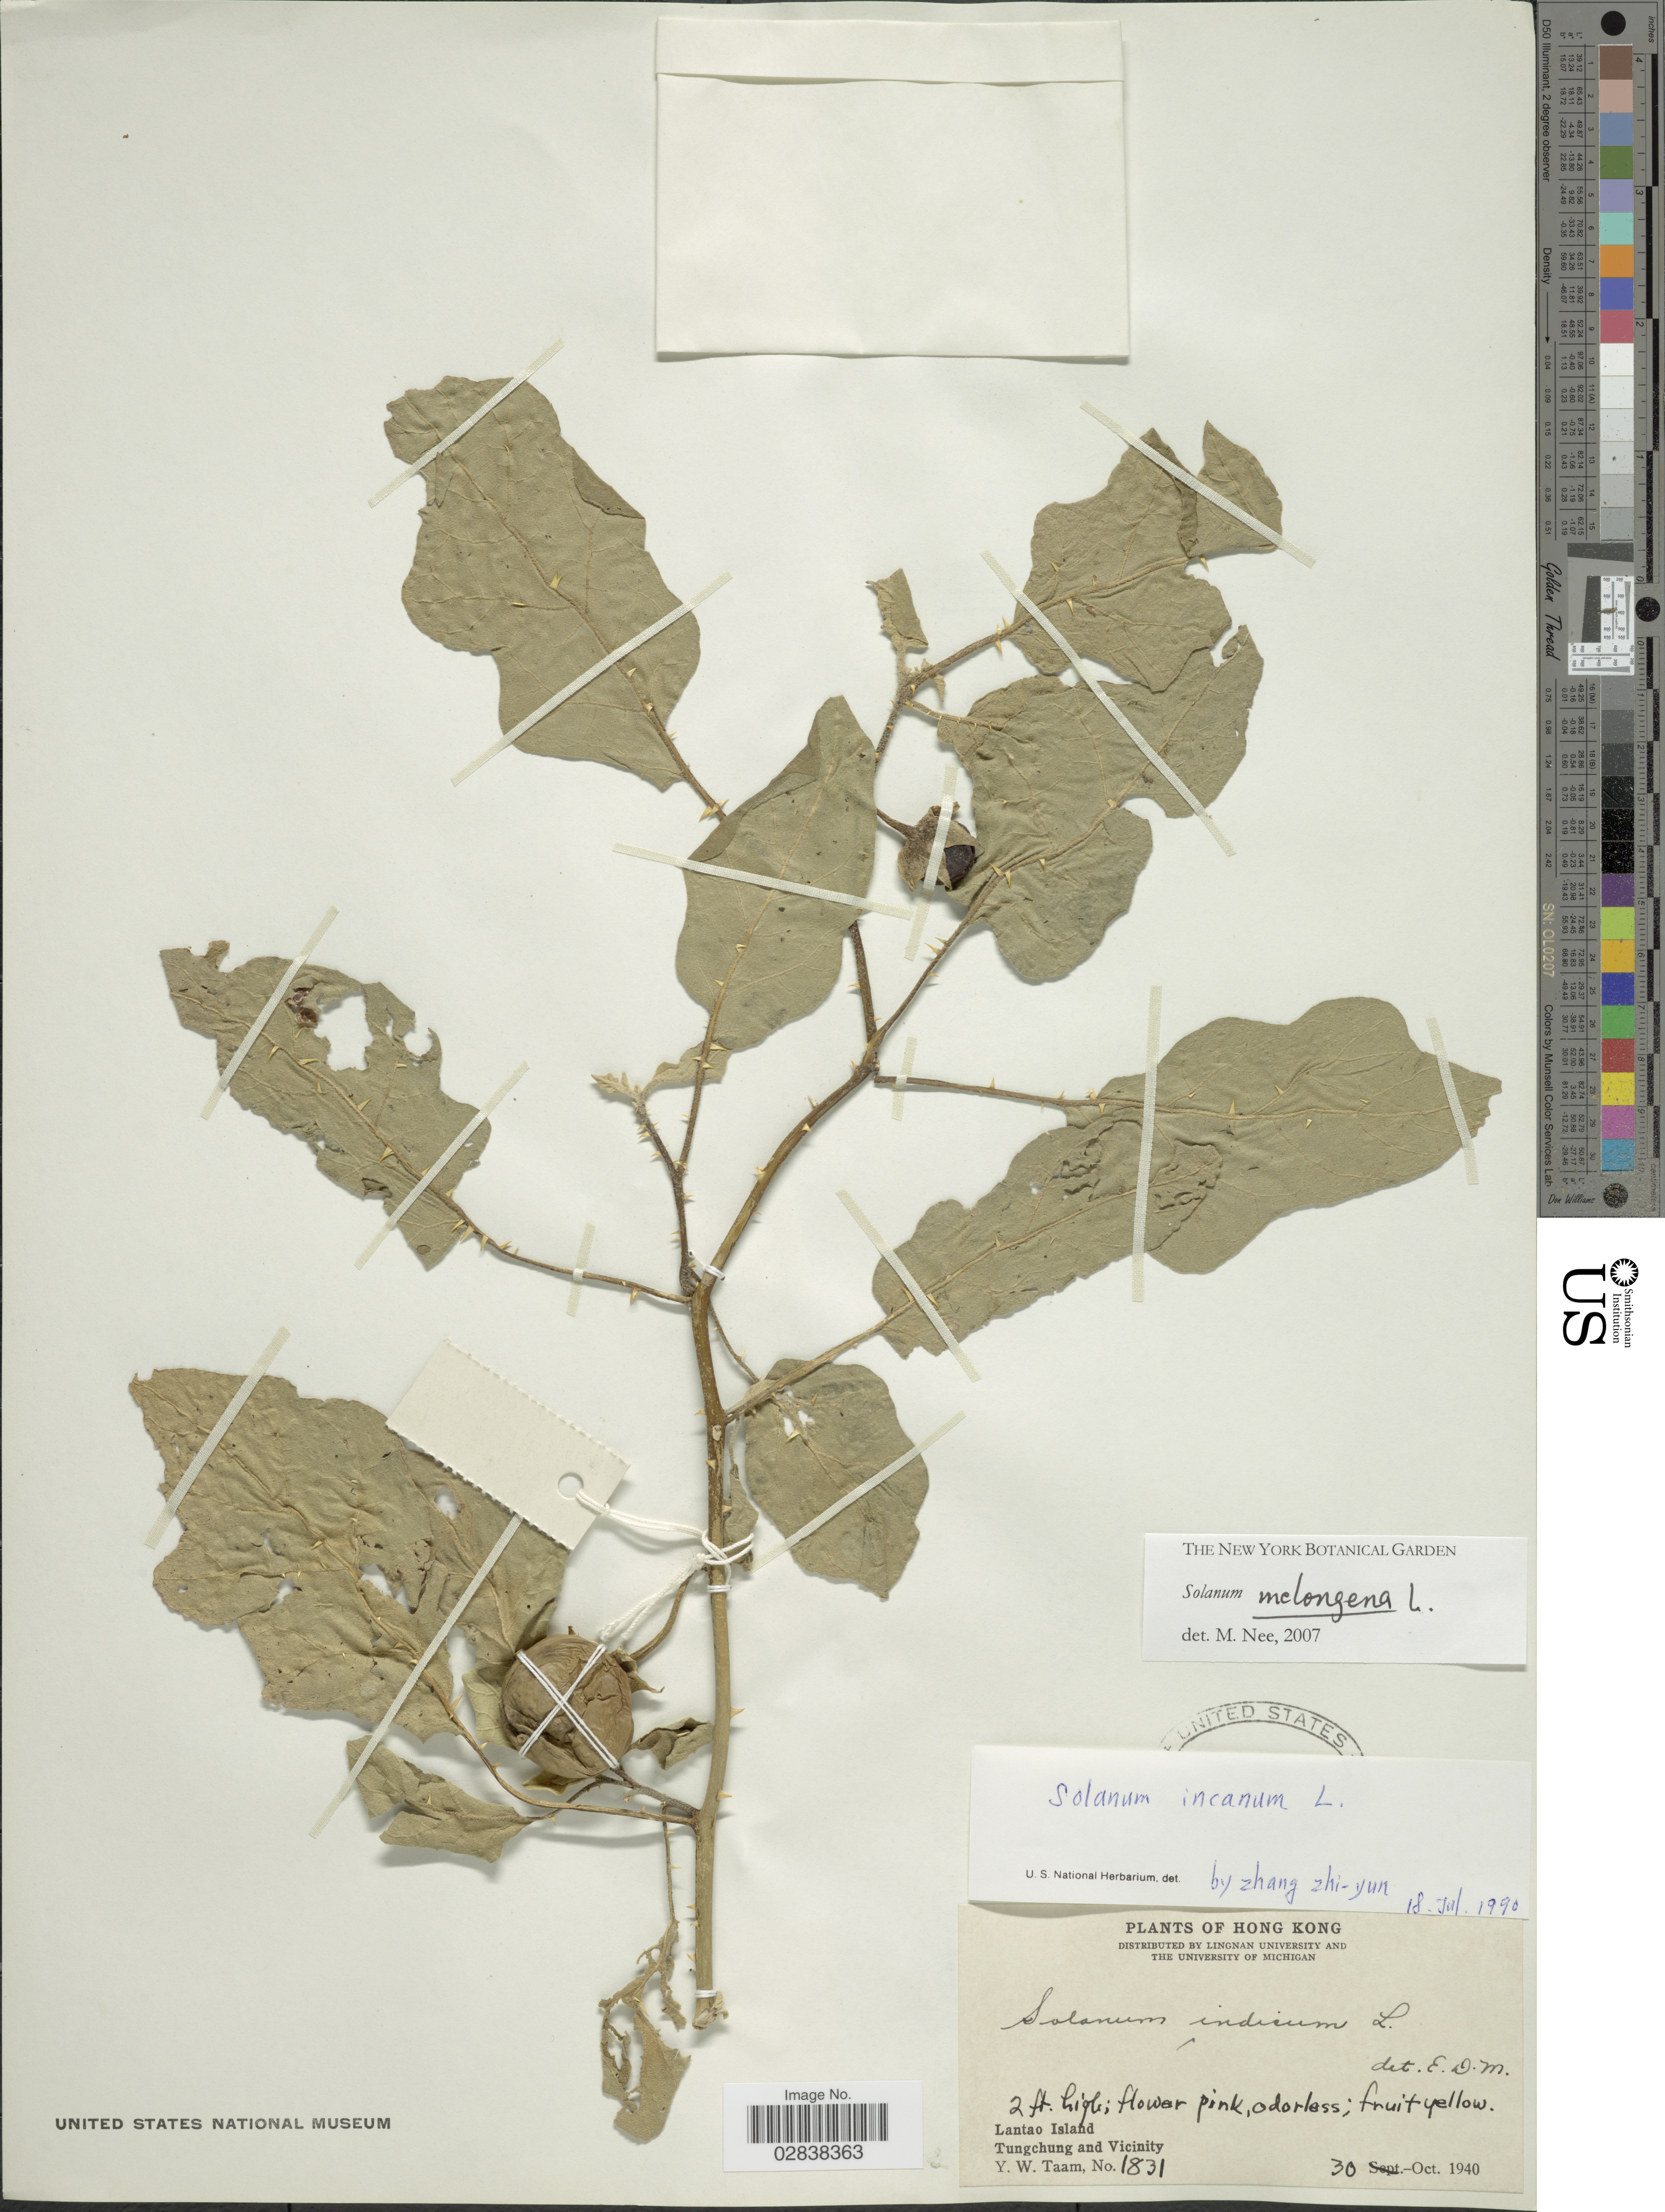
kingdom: Plantae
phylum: Tracheophyta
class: Magnoliopsida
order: Solanales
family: Solanaceae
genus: Solanum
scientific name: Solanum melongena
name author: L.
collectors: Y. W. Taam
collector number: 1831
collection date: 1940-10-30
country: China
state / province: Hong Kong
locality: Lantao Island, Tungchung and Vicinity.